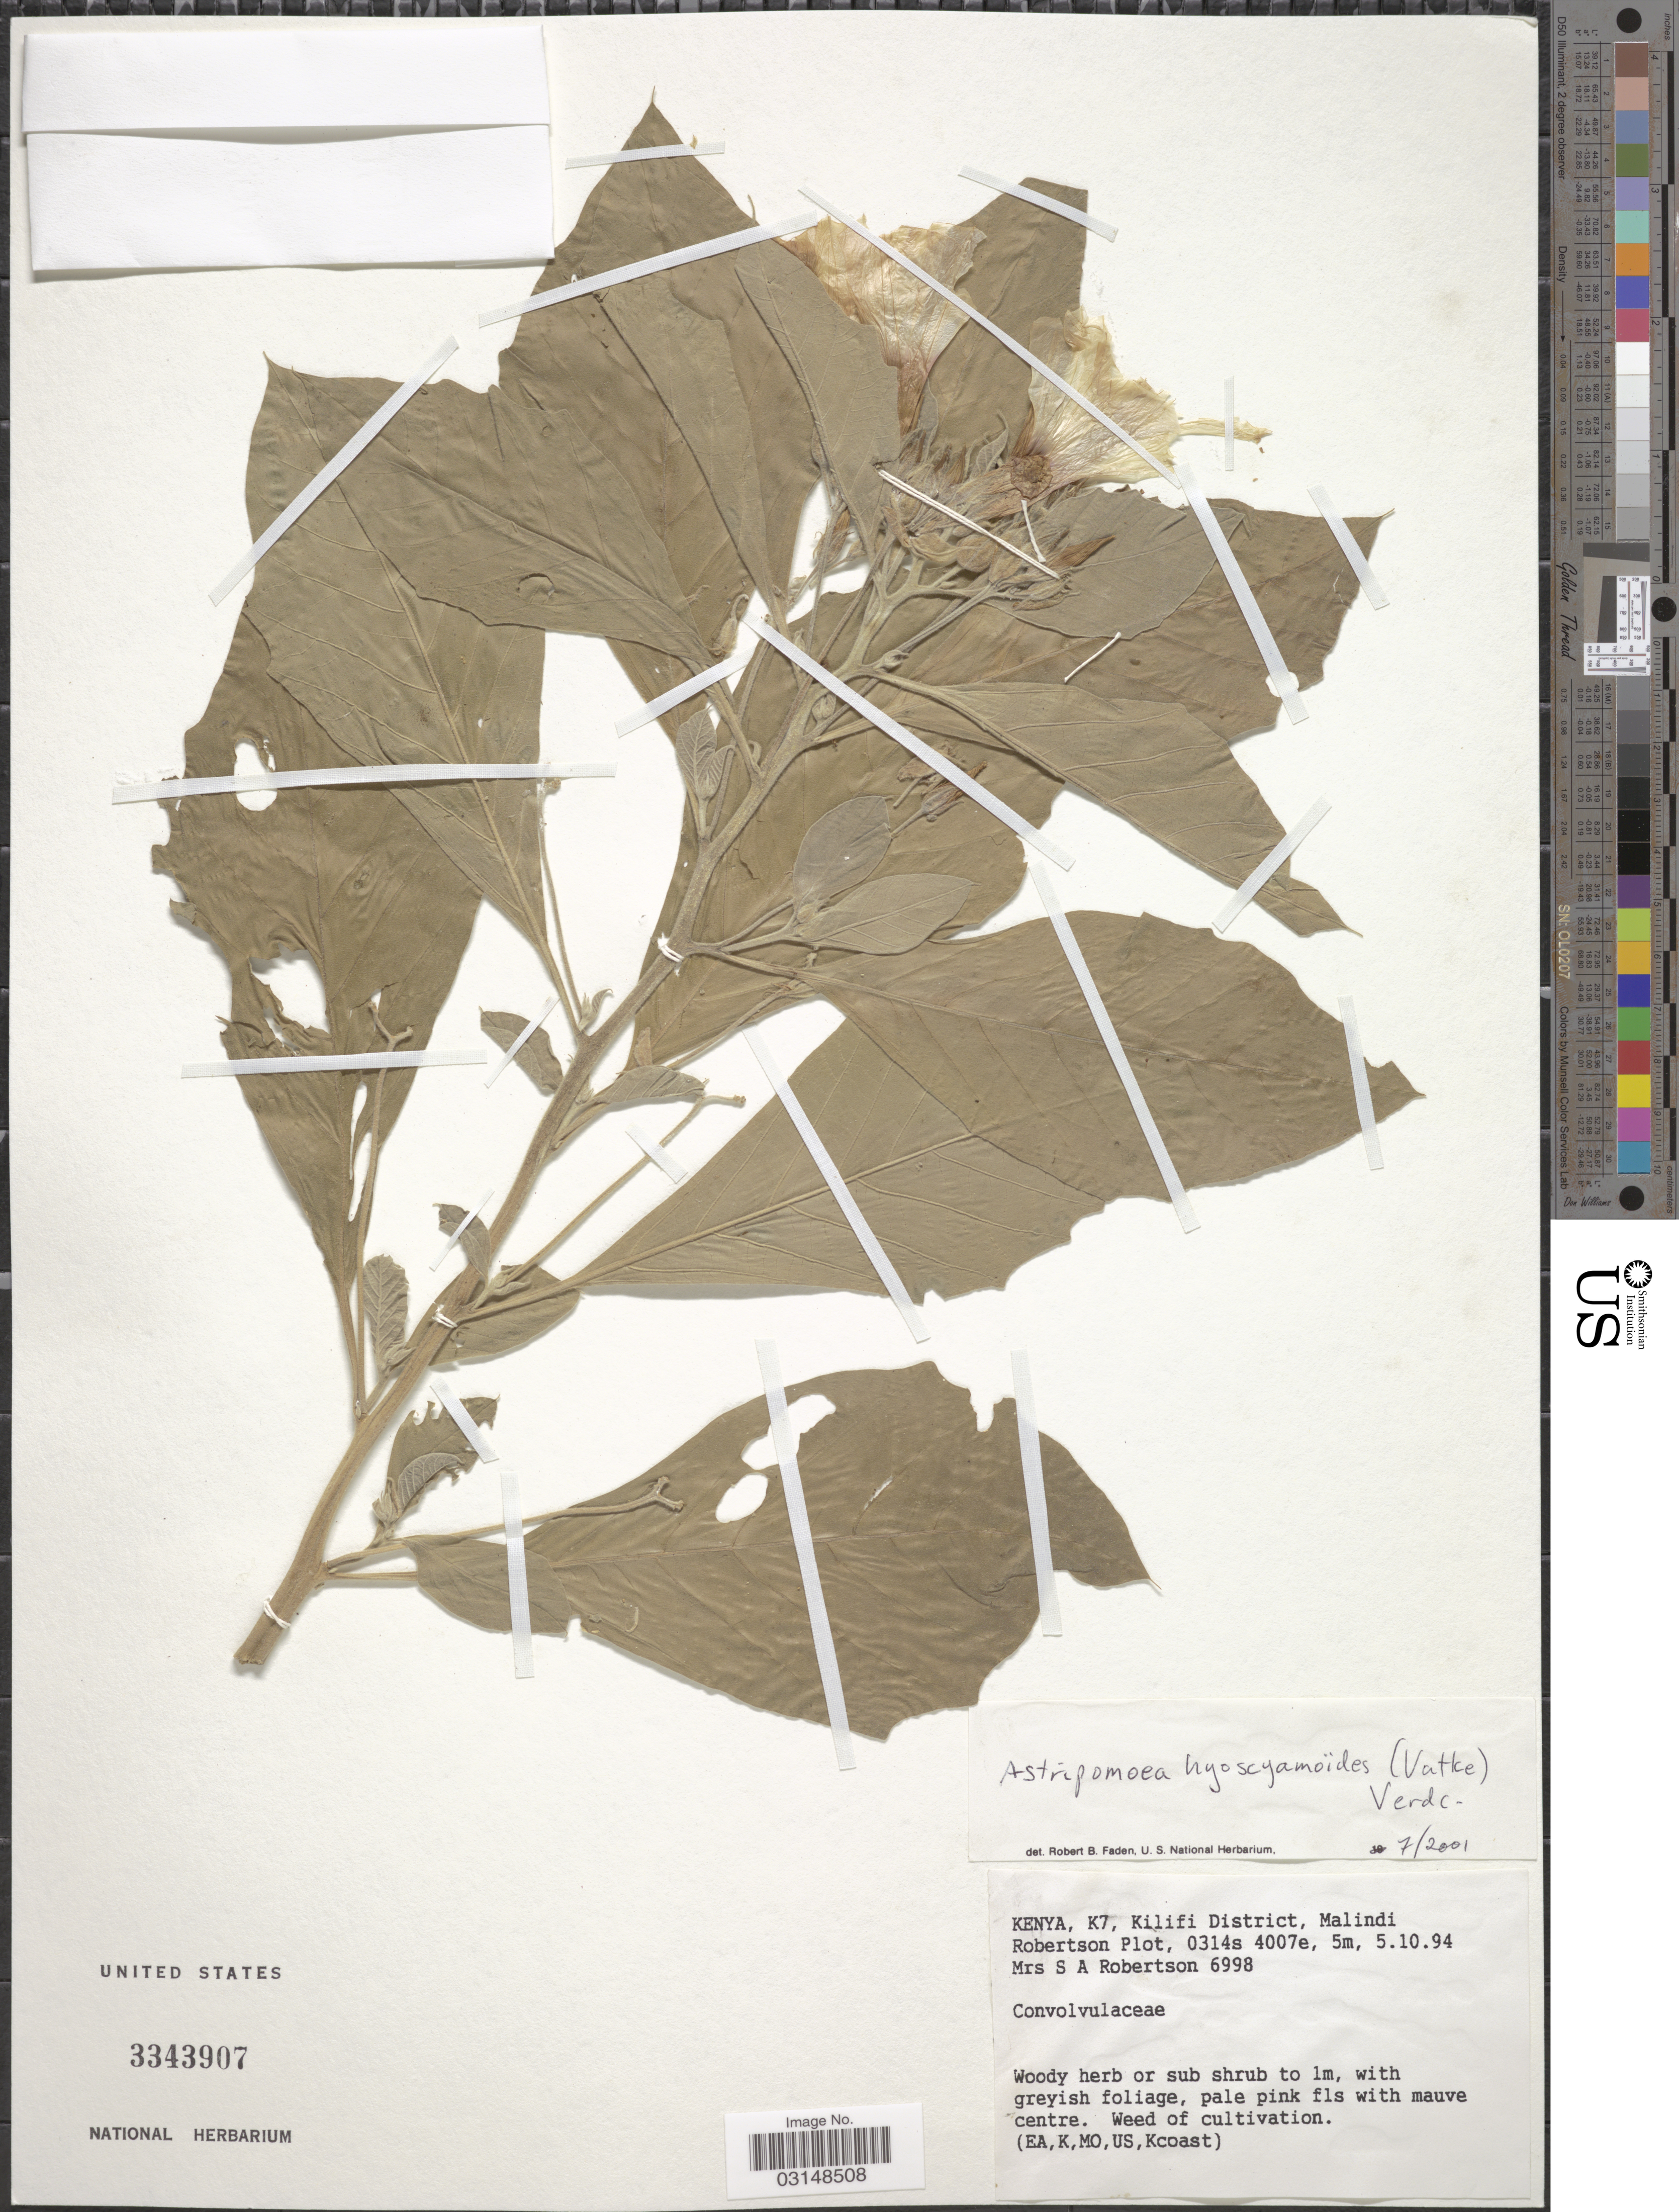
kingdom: Plantae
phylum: Tracheophyta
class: Magnoliopsida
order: Solanales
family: Convolvulaceae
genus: Astripomoea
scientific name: Astripomoea hyoscamoides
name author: (Vatke) Verdc.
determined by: Faden, Robert B., (US), Smithsonian Institution - National Museum of Natural History (UNITED STATES)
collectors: S. Robertson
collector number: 6998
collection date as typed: Transcribed d/m/y: 5/10/94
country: Kenya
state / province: Kilifi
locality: Kenya, K7, Kilifi District, Malindi, Robertson Plot.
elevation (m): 5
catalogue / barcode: US 3343907